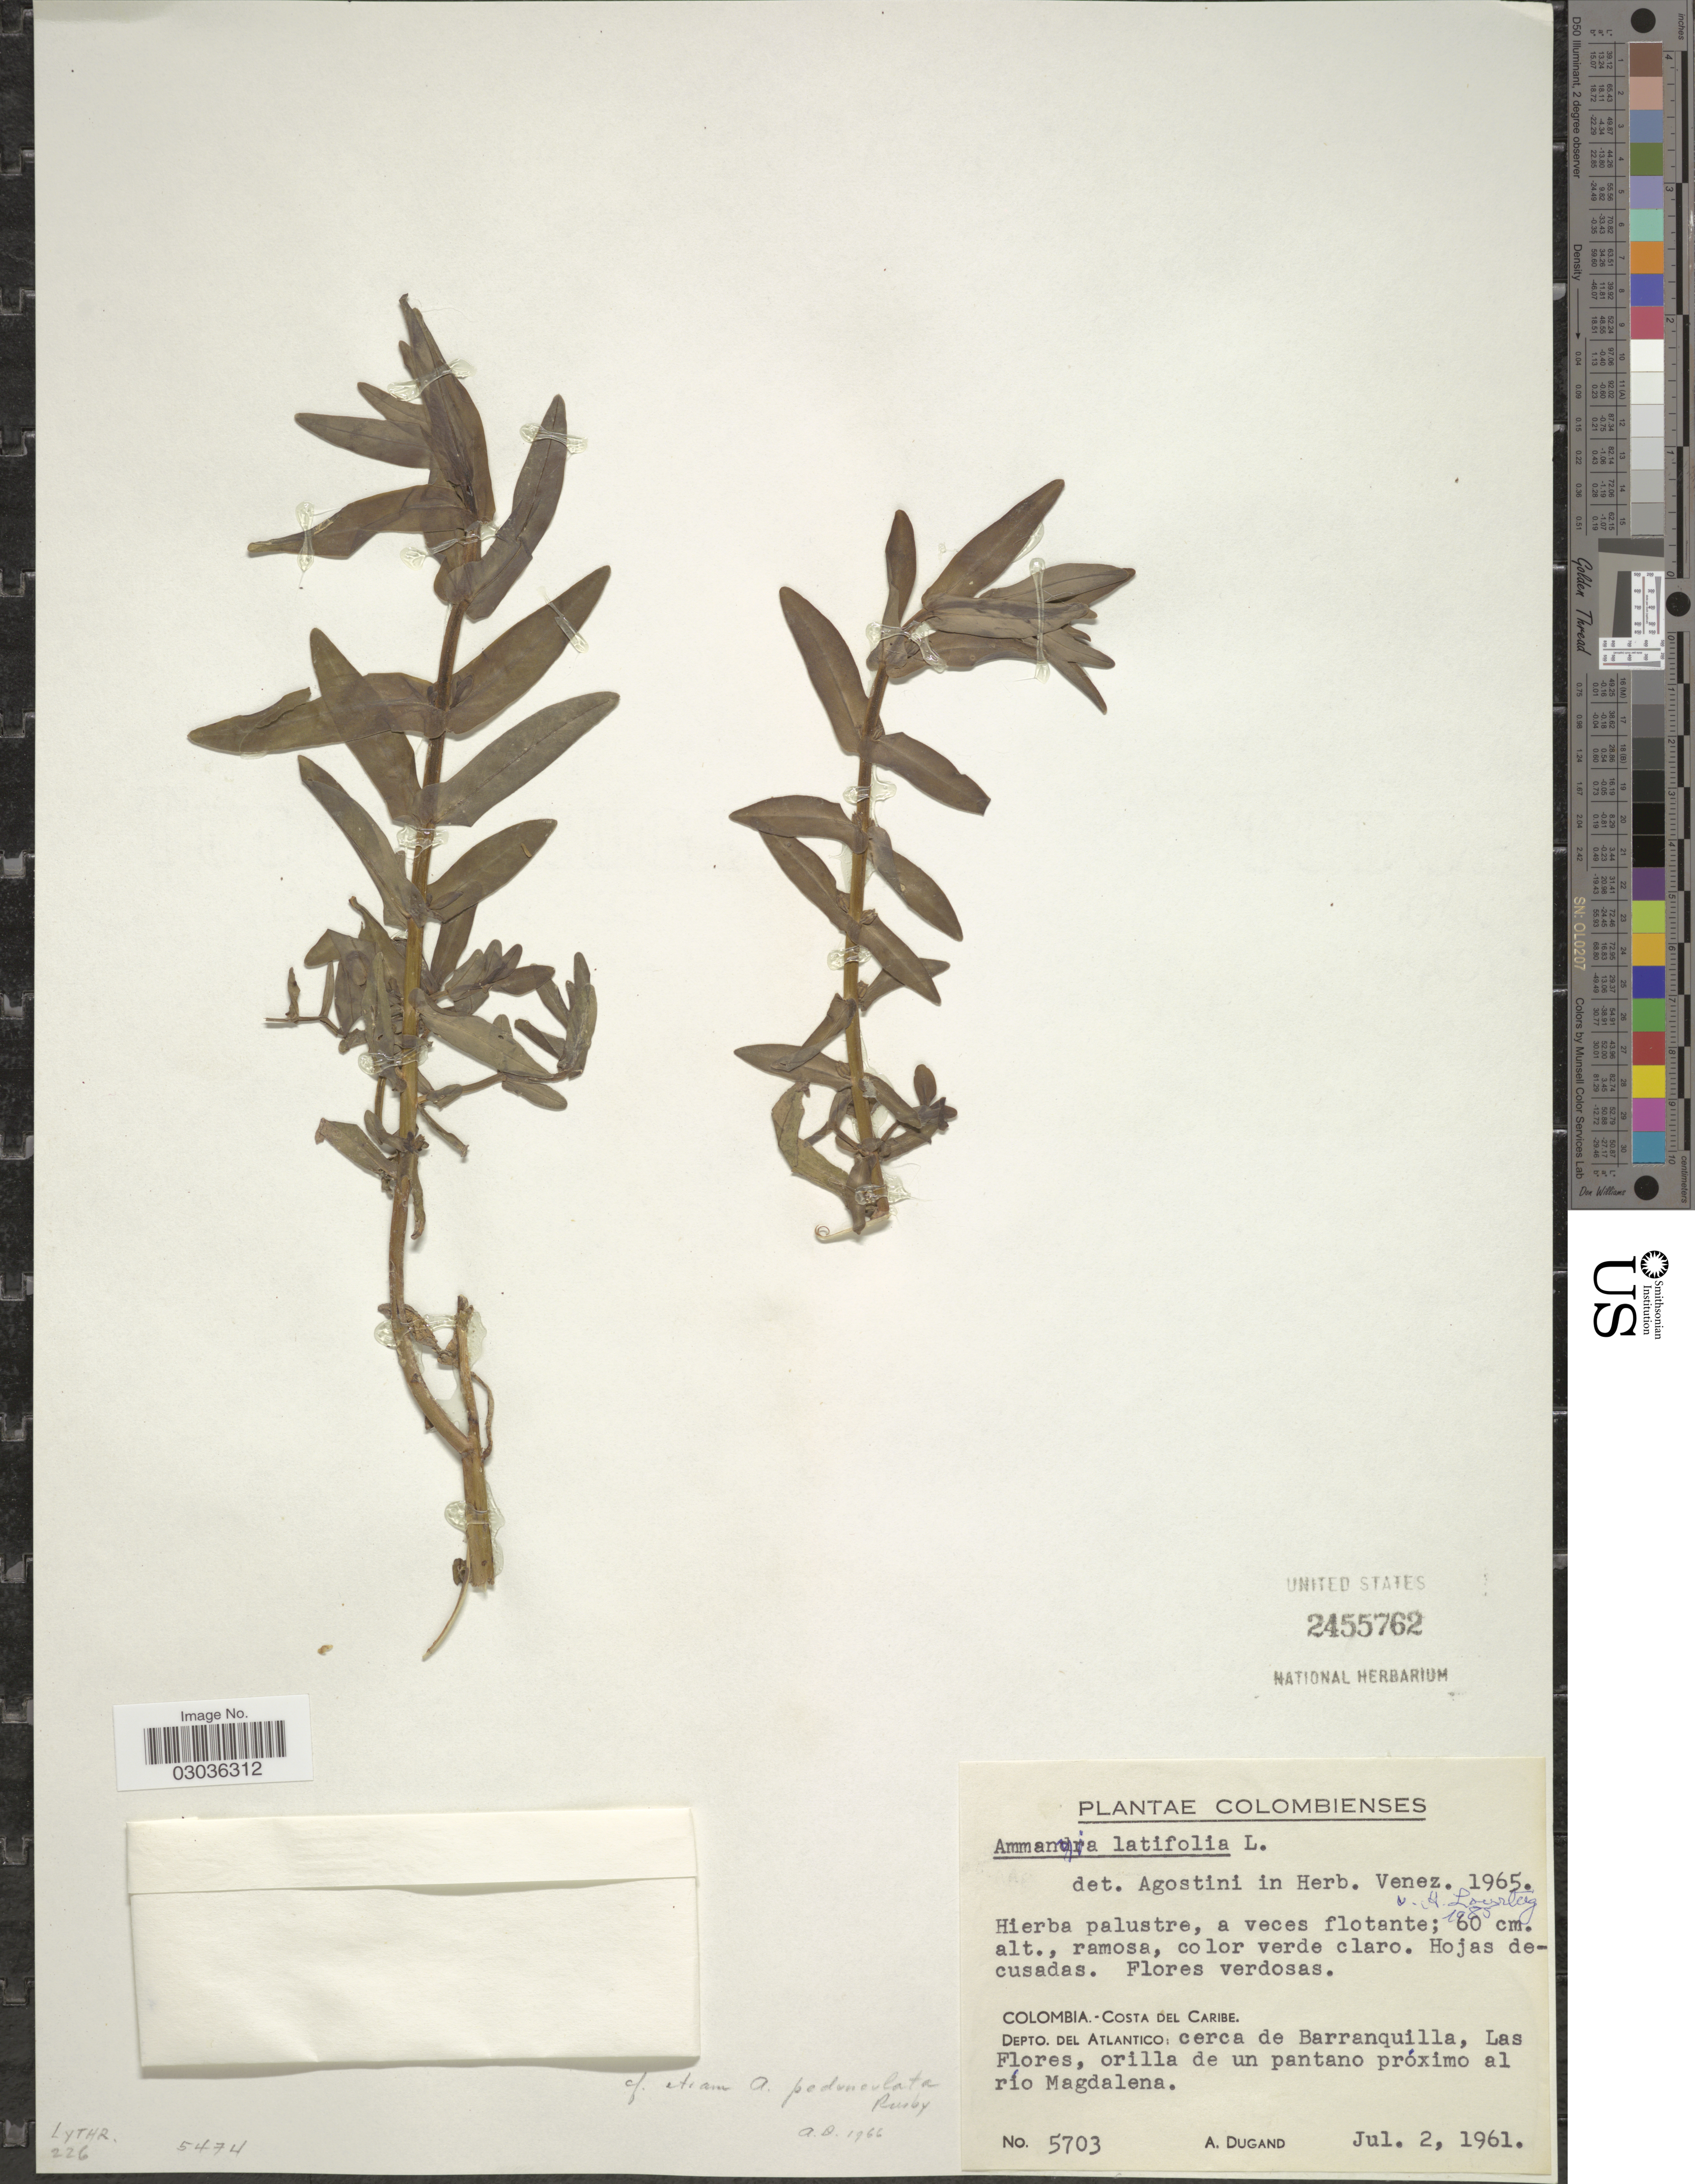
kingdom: Plantae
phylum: Tracheophyta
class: Magnoliopsida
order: Myrtales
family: Lythraceae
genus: Ammannia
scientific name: Ammannia latifolia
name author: L.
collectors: A. Dugand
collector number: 5703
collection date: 1961-07-02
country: Colombia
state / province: Atlántico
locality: Costa del Caribe. Depto. del Atlantico: cerca de Barranquilla, Las Flores, orilla de un pantano próximo al río Magdalena.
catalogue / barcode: US 2455762